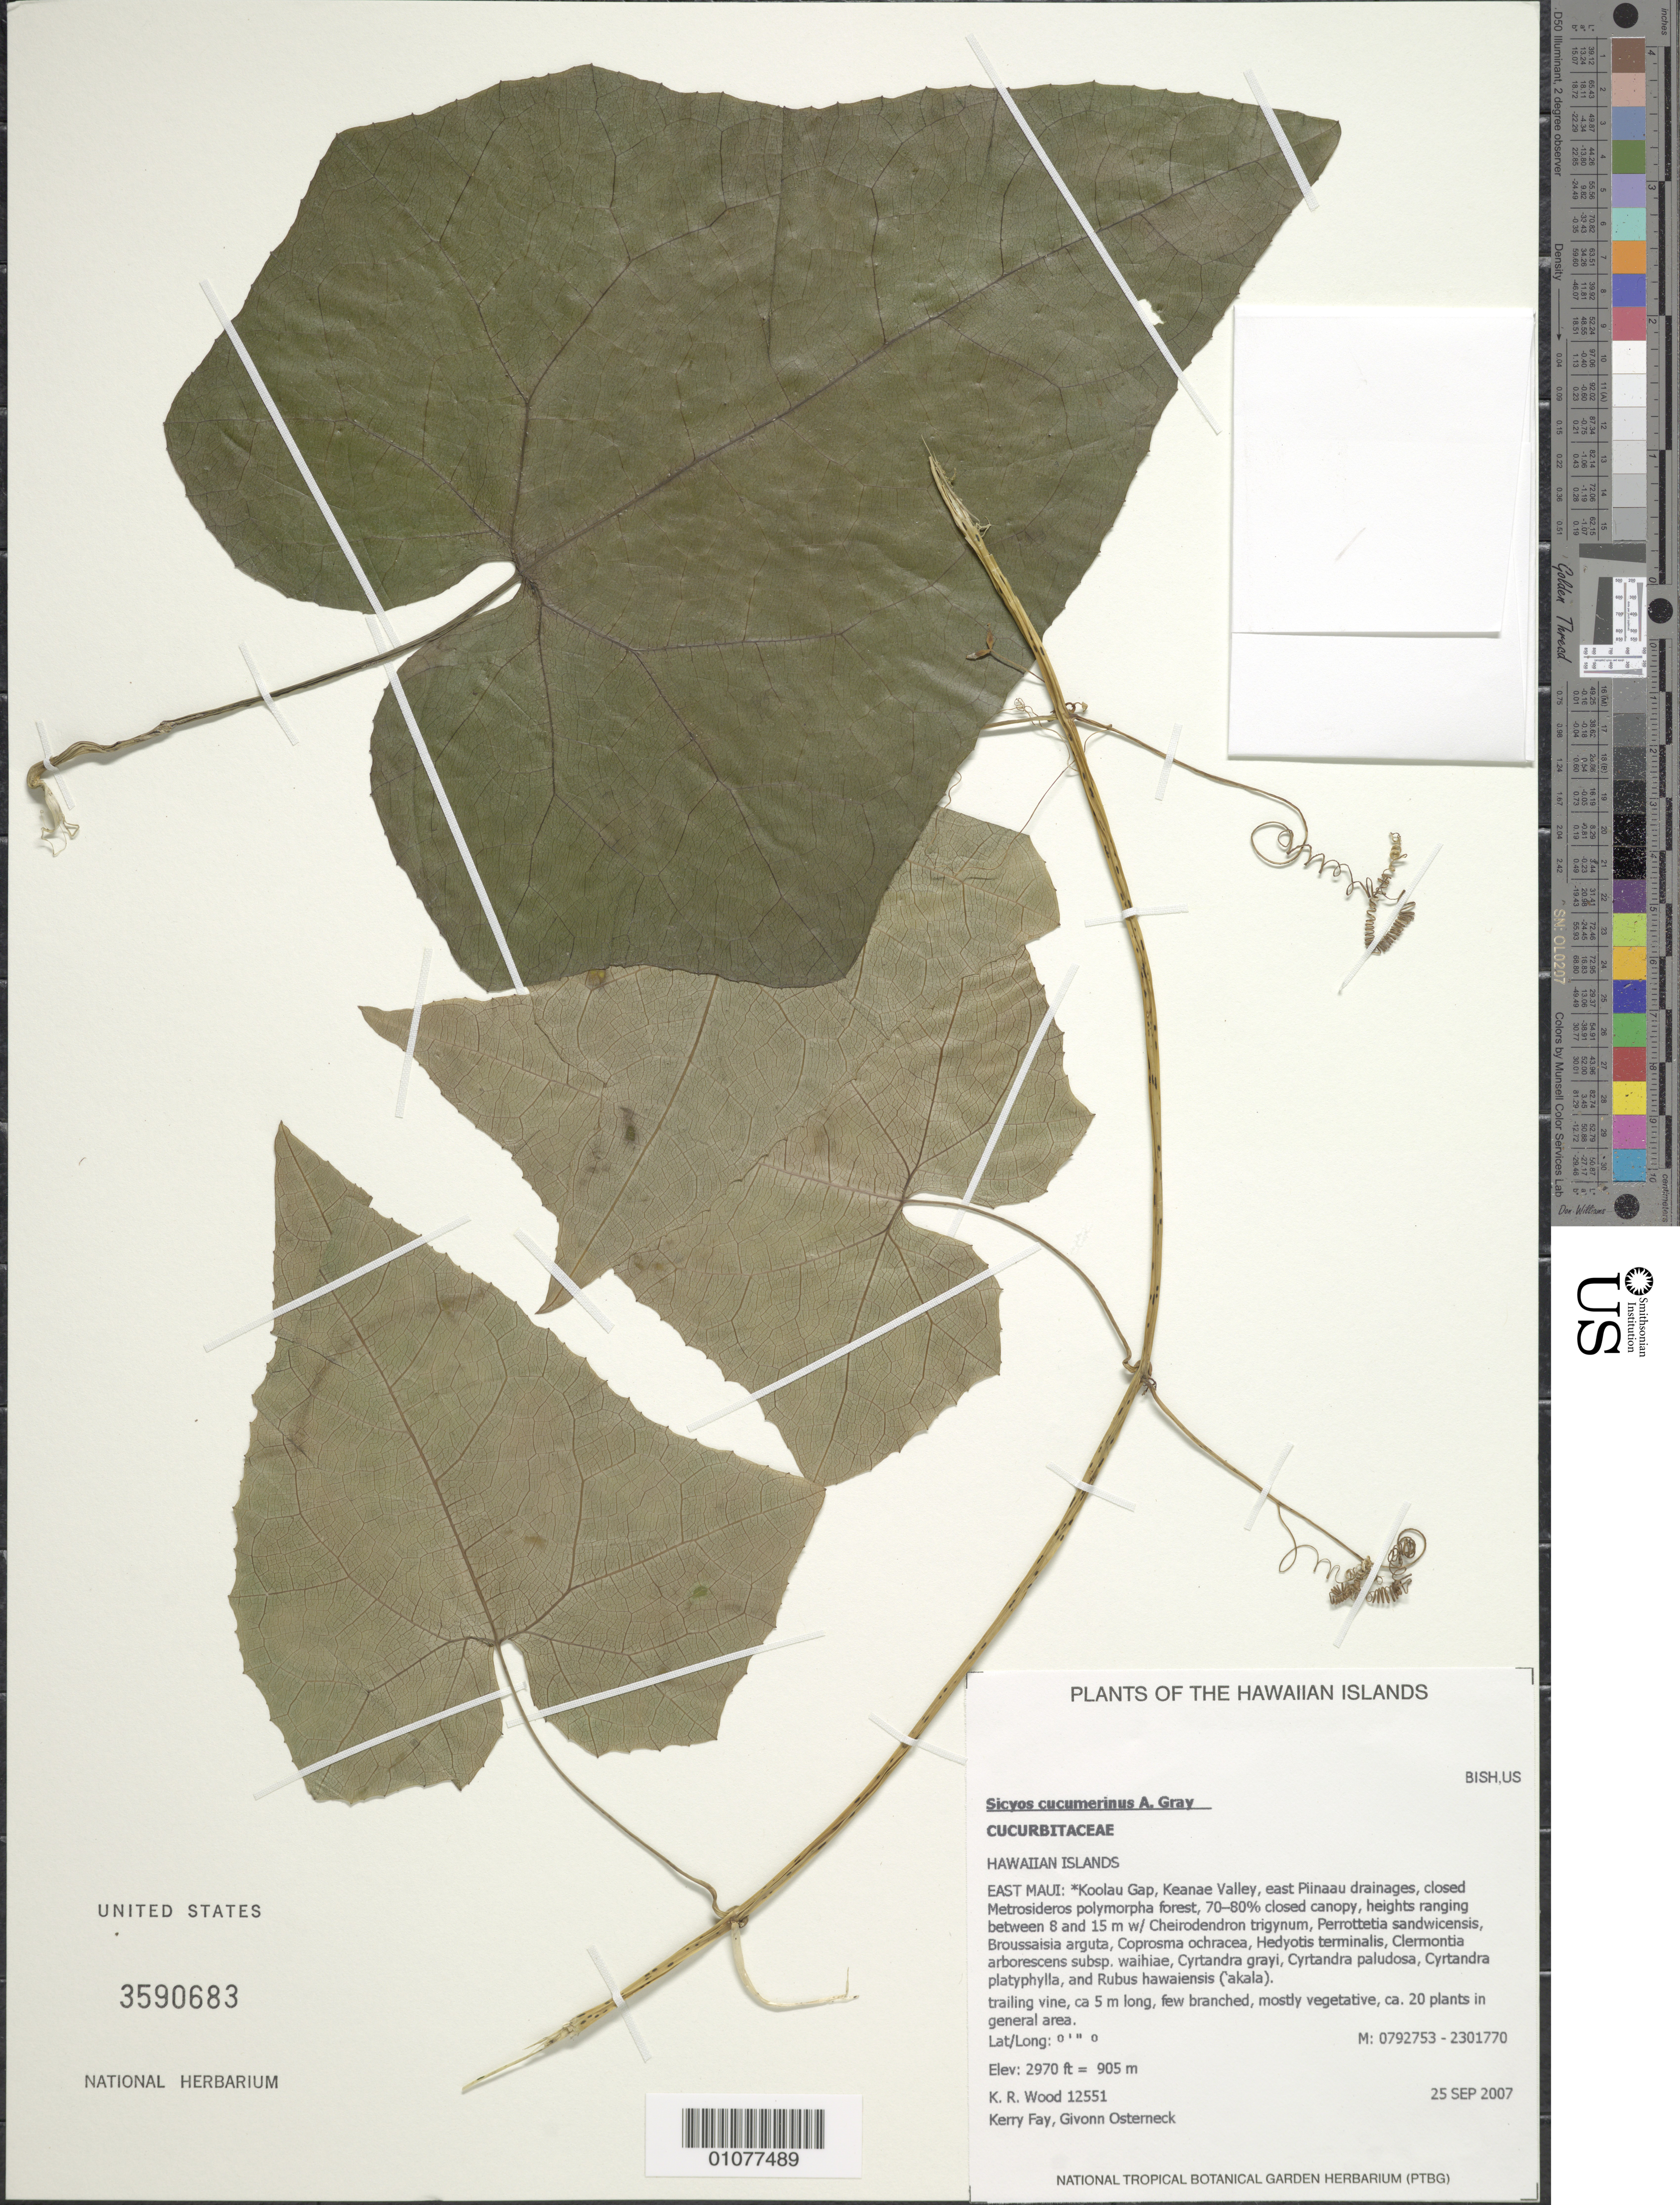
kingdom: Plantae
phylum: Tracheophyta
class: Magnoliopsida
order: Cucurbitales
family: Cucurbitaceae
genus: Sicyos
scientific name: Sicyos cucumerinus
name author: A. Gray in Wilkes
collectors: K. R. Wood, K. Fay & G. Osterneck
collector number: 12551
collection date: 2007-09-25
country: United States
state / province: Hawaii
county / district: Maui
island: Maui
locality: Koolau Gap, Keanae Valley, E Piinaau drainages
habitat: closed Metrosideros polymorpha fores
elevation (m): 905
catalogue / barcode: US 3590683